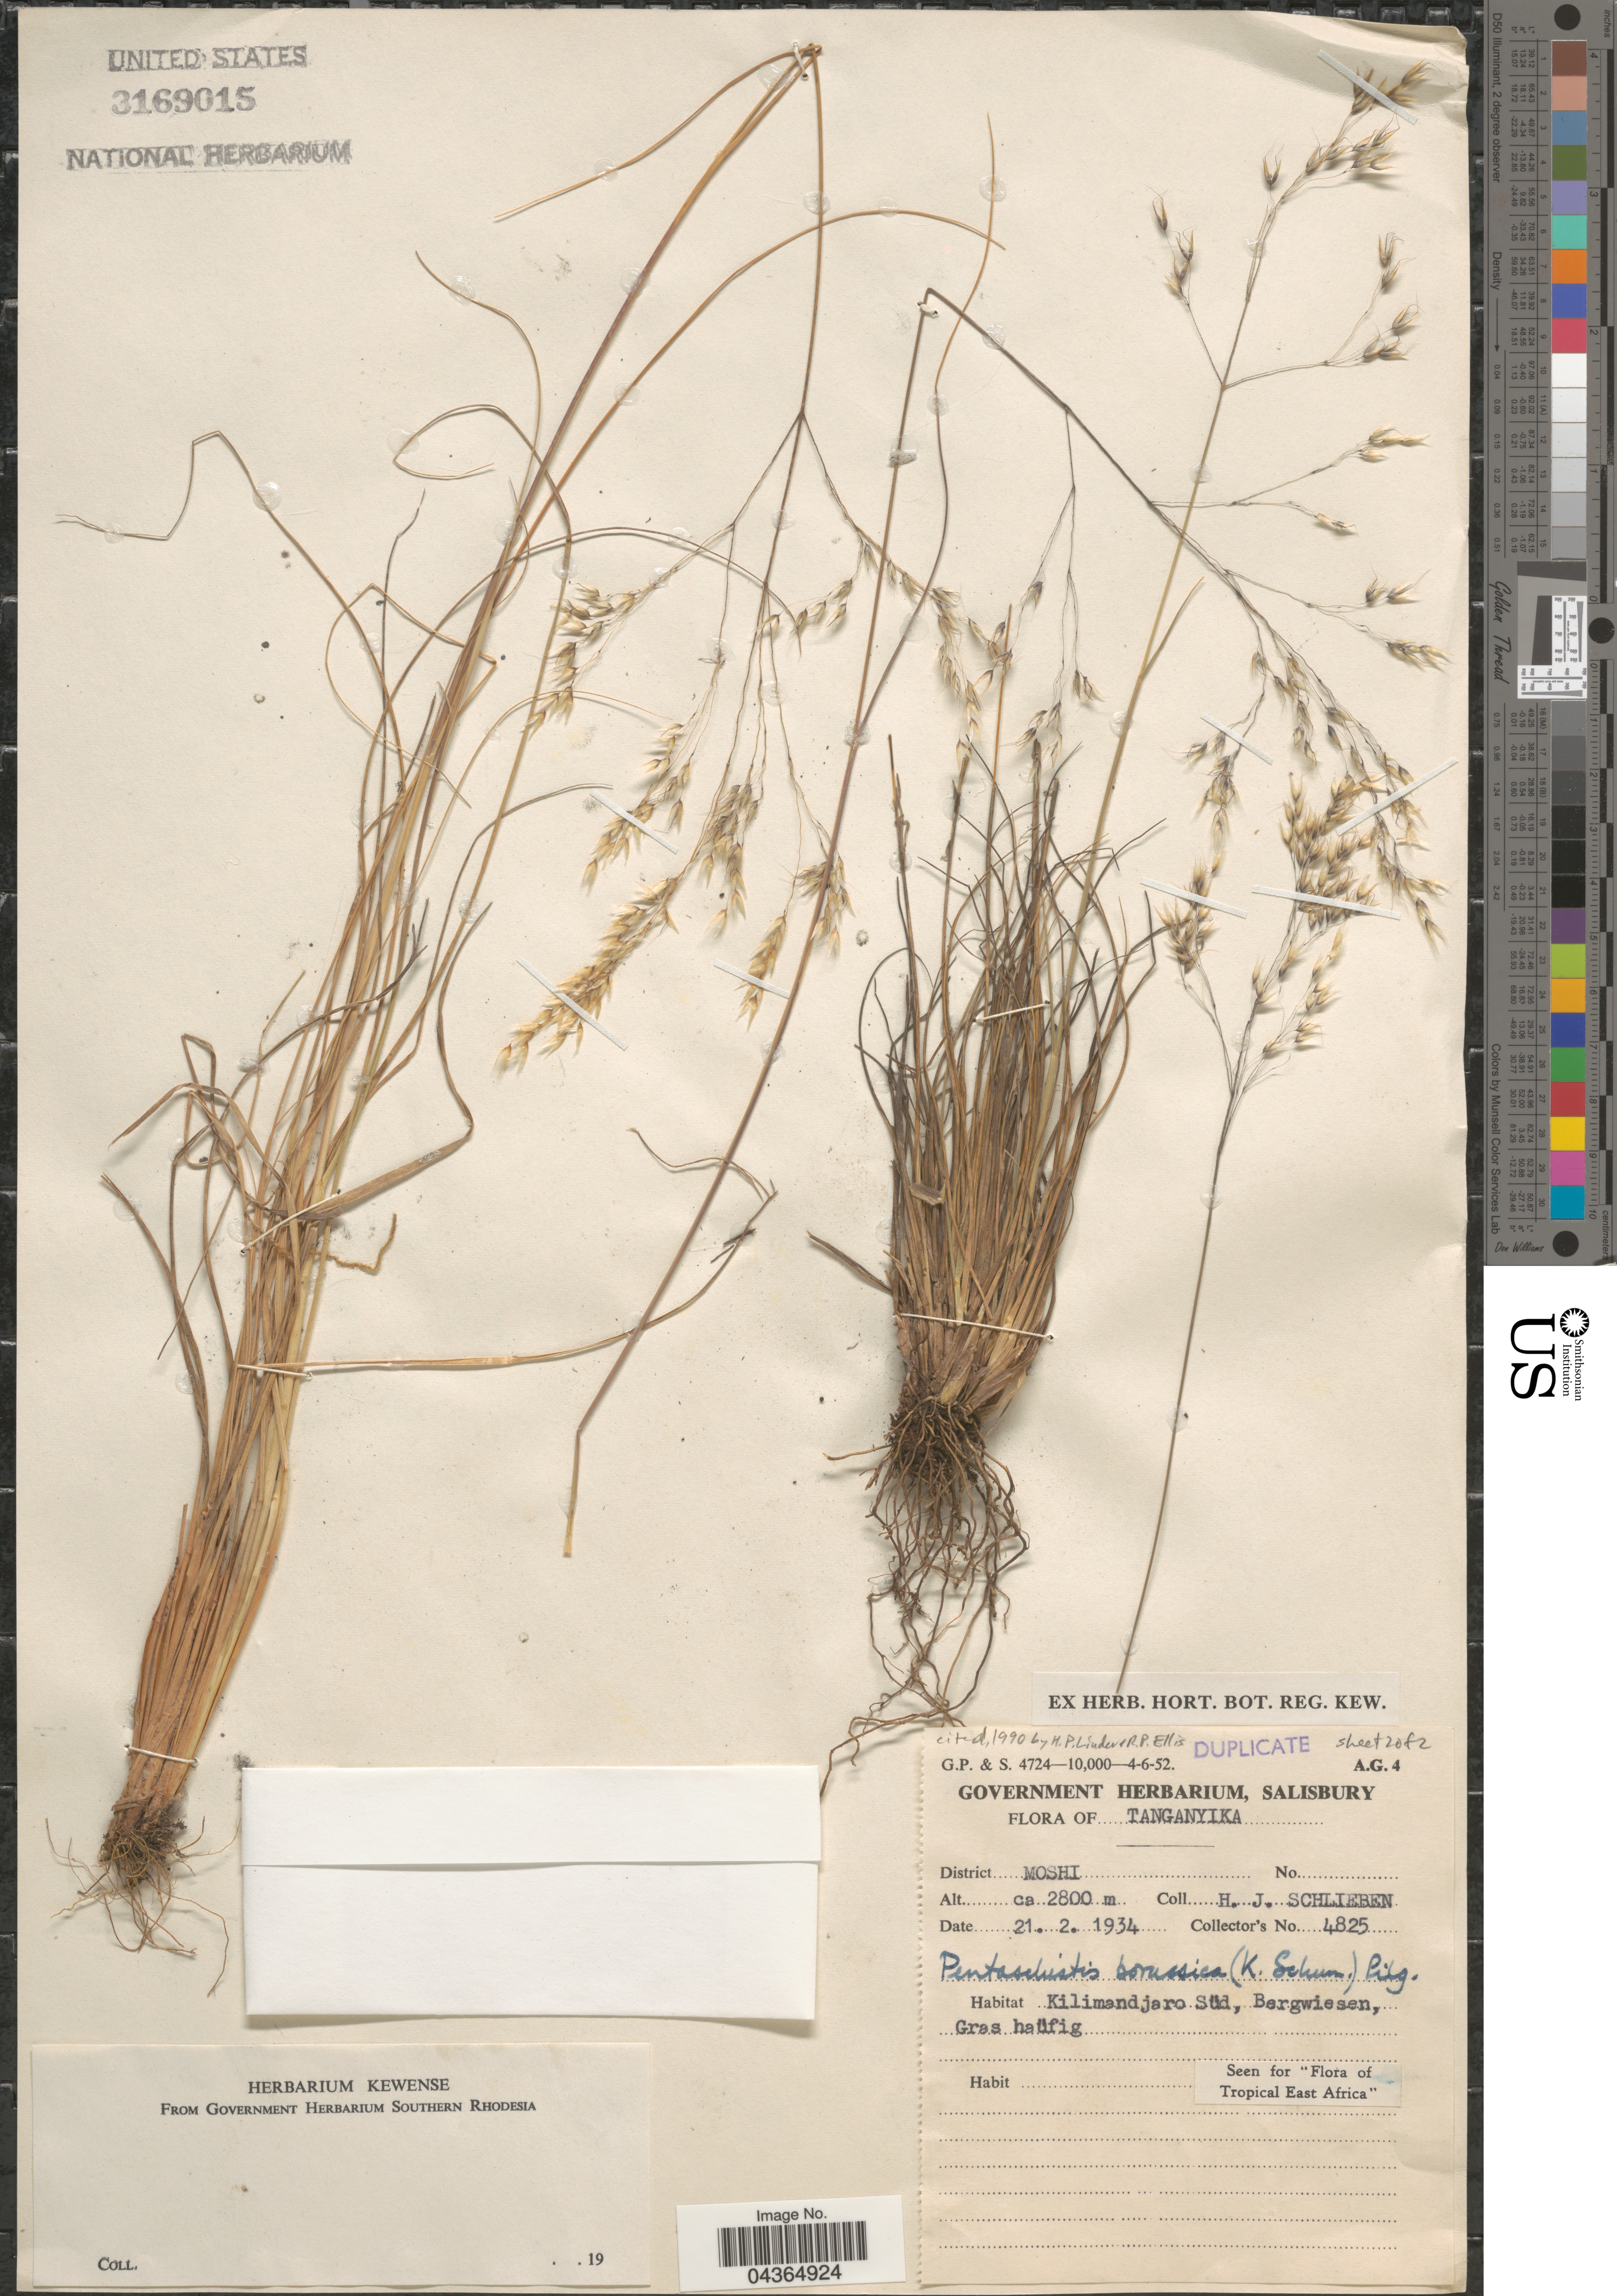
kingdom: Plantae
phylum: Tracheophyta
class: Liliopsida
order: Poales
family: Poaceae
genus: Pentameris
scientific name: Pentameris borussica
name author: (K. Schum.) Galley & H.P. Linder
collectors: H. J. Schlieben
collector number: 4825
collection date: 1934-02-21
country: Tanzania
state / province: Kilimanjaro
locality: Tanganyika. District Moshi. Kilimandjaro Süd, Bergwiesen.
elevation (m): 2800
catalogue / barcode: US 3169015